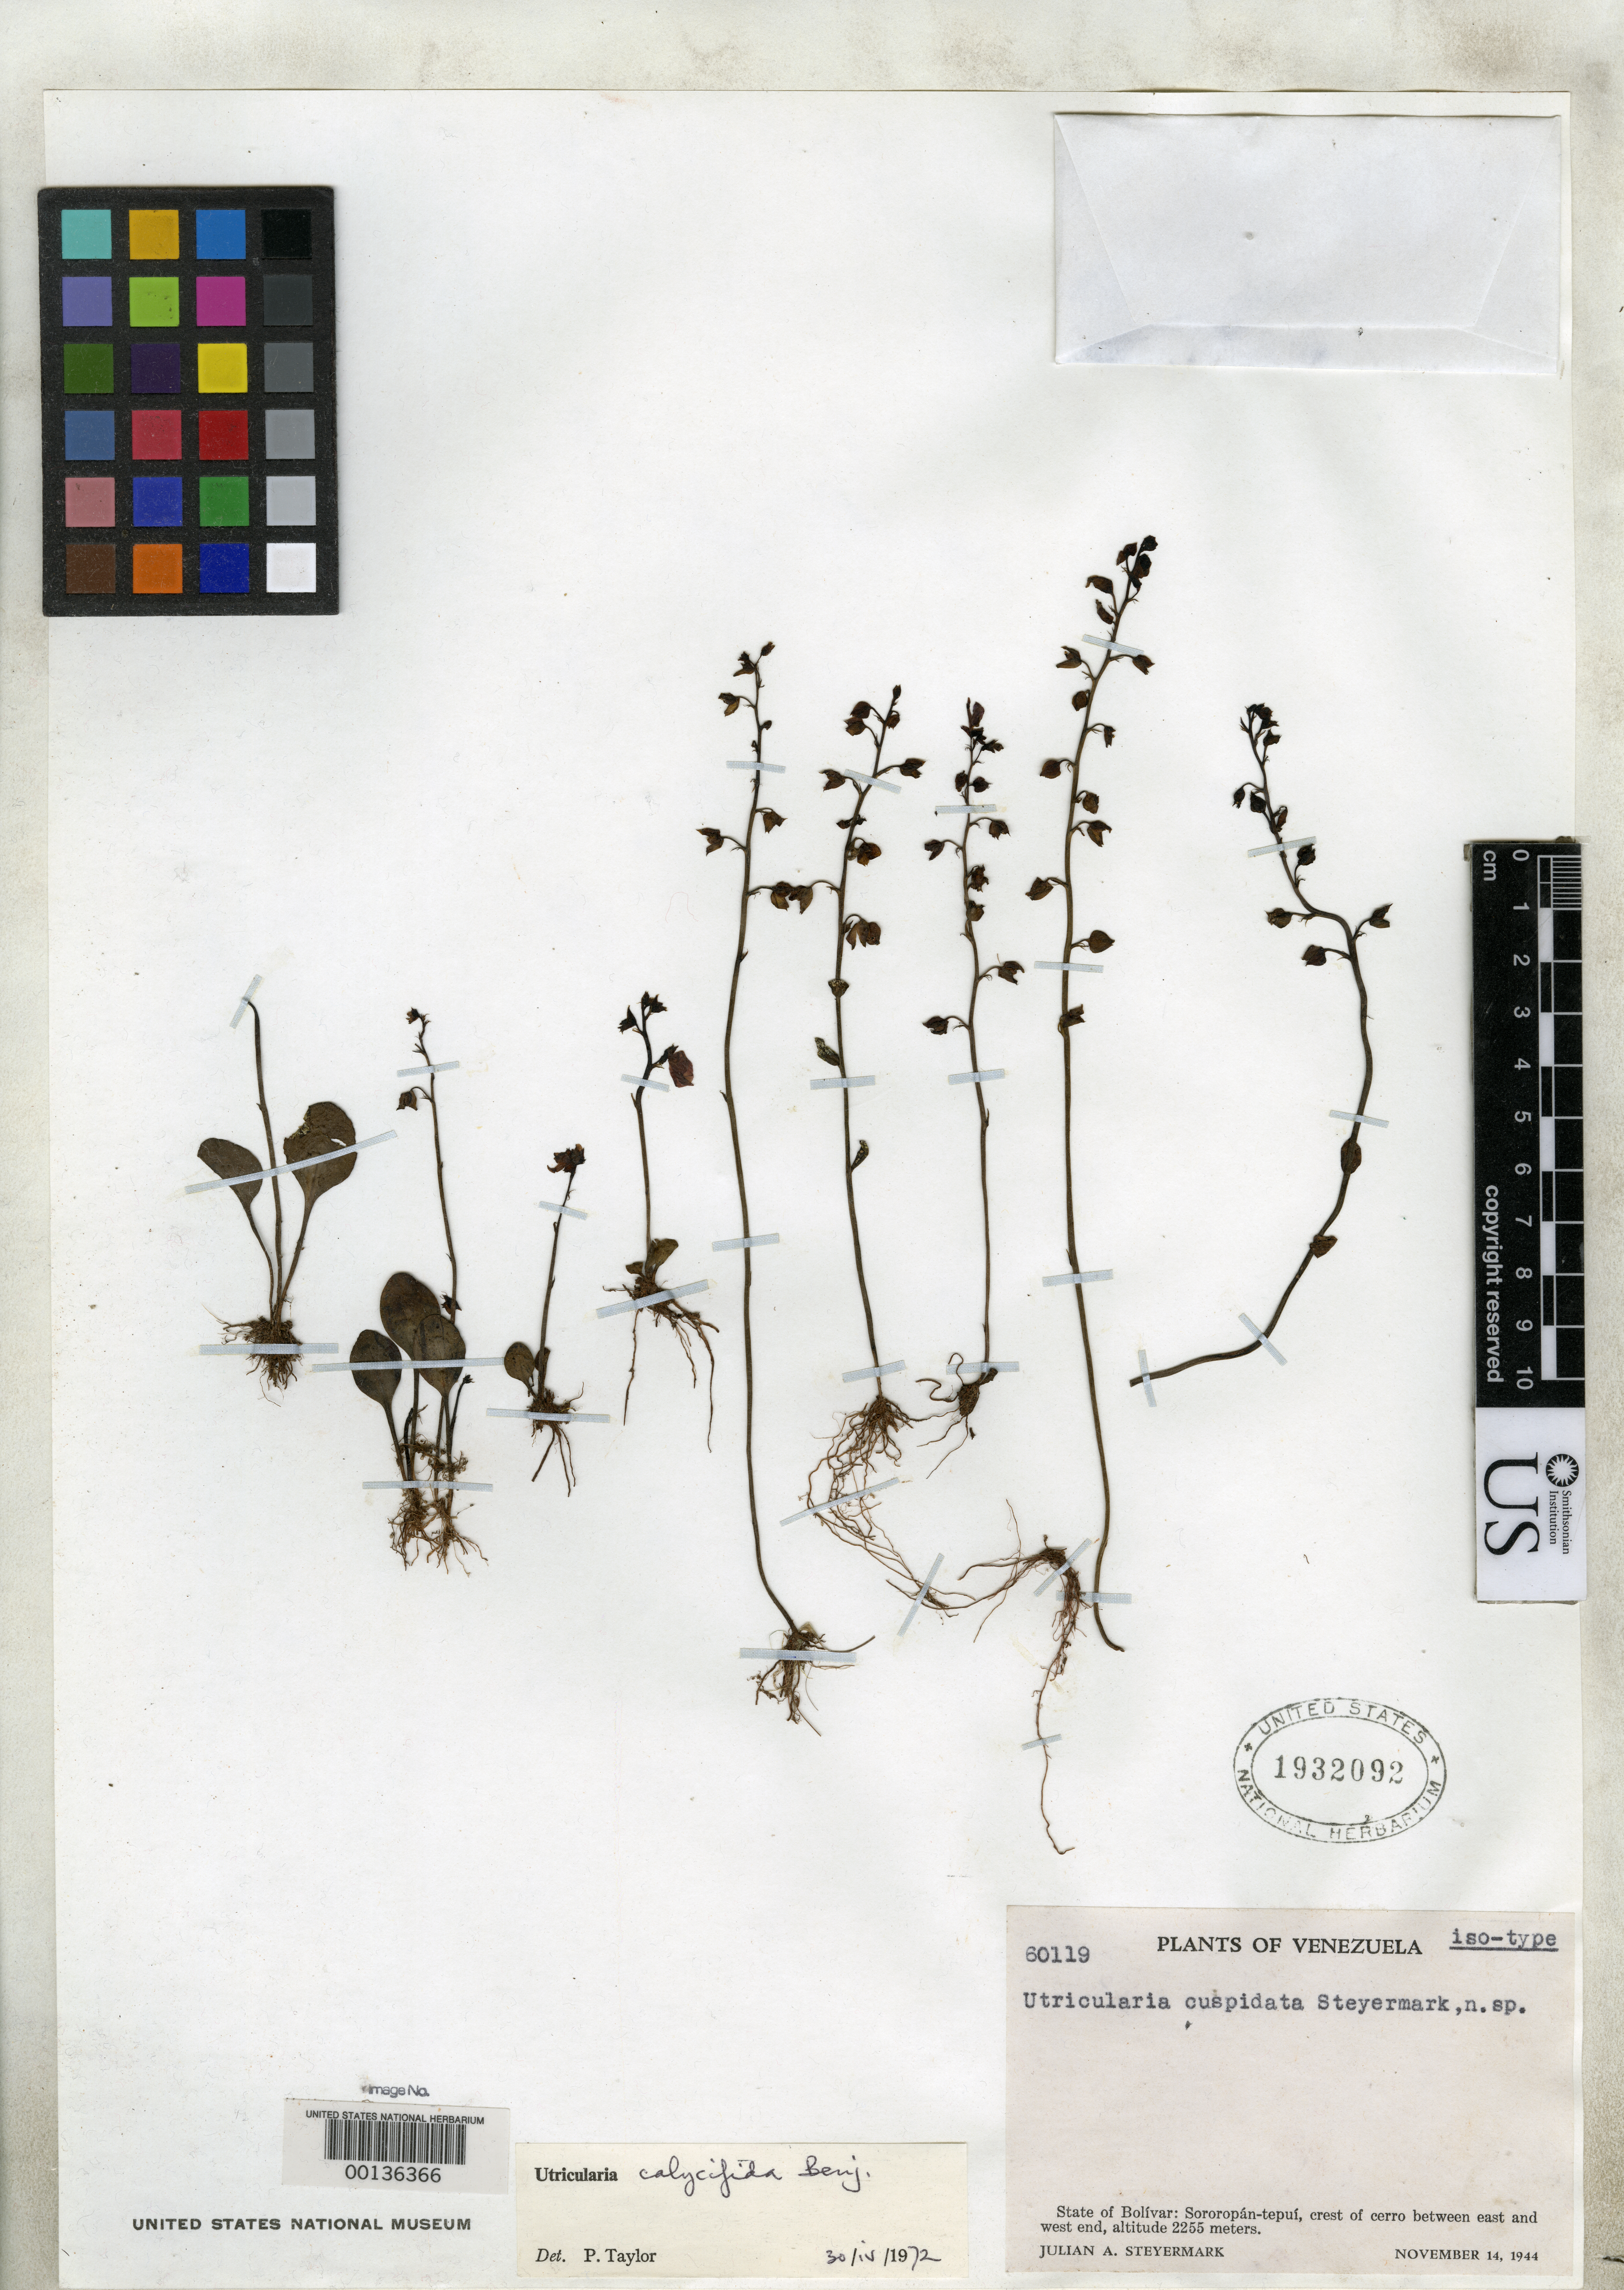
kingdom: Plantae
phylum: Tracheophyta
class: Magnoliopsida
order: Lamiales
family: Lentibulariaceae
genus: Utricularia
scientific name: Utricularia cuspidata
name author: Steyerm.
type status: Isotype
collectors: J. Steyermark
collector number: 60119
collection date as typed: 14 Nov 1944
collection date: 1944-11-14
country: Venezuela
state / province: Bolivar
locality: Sororopan-Tepui.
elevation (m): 2255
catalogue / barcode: US 1932092